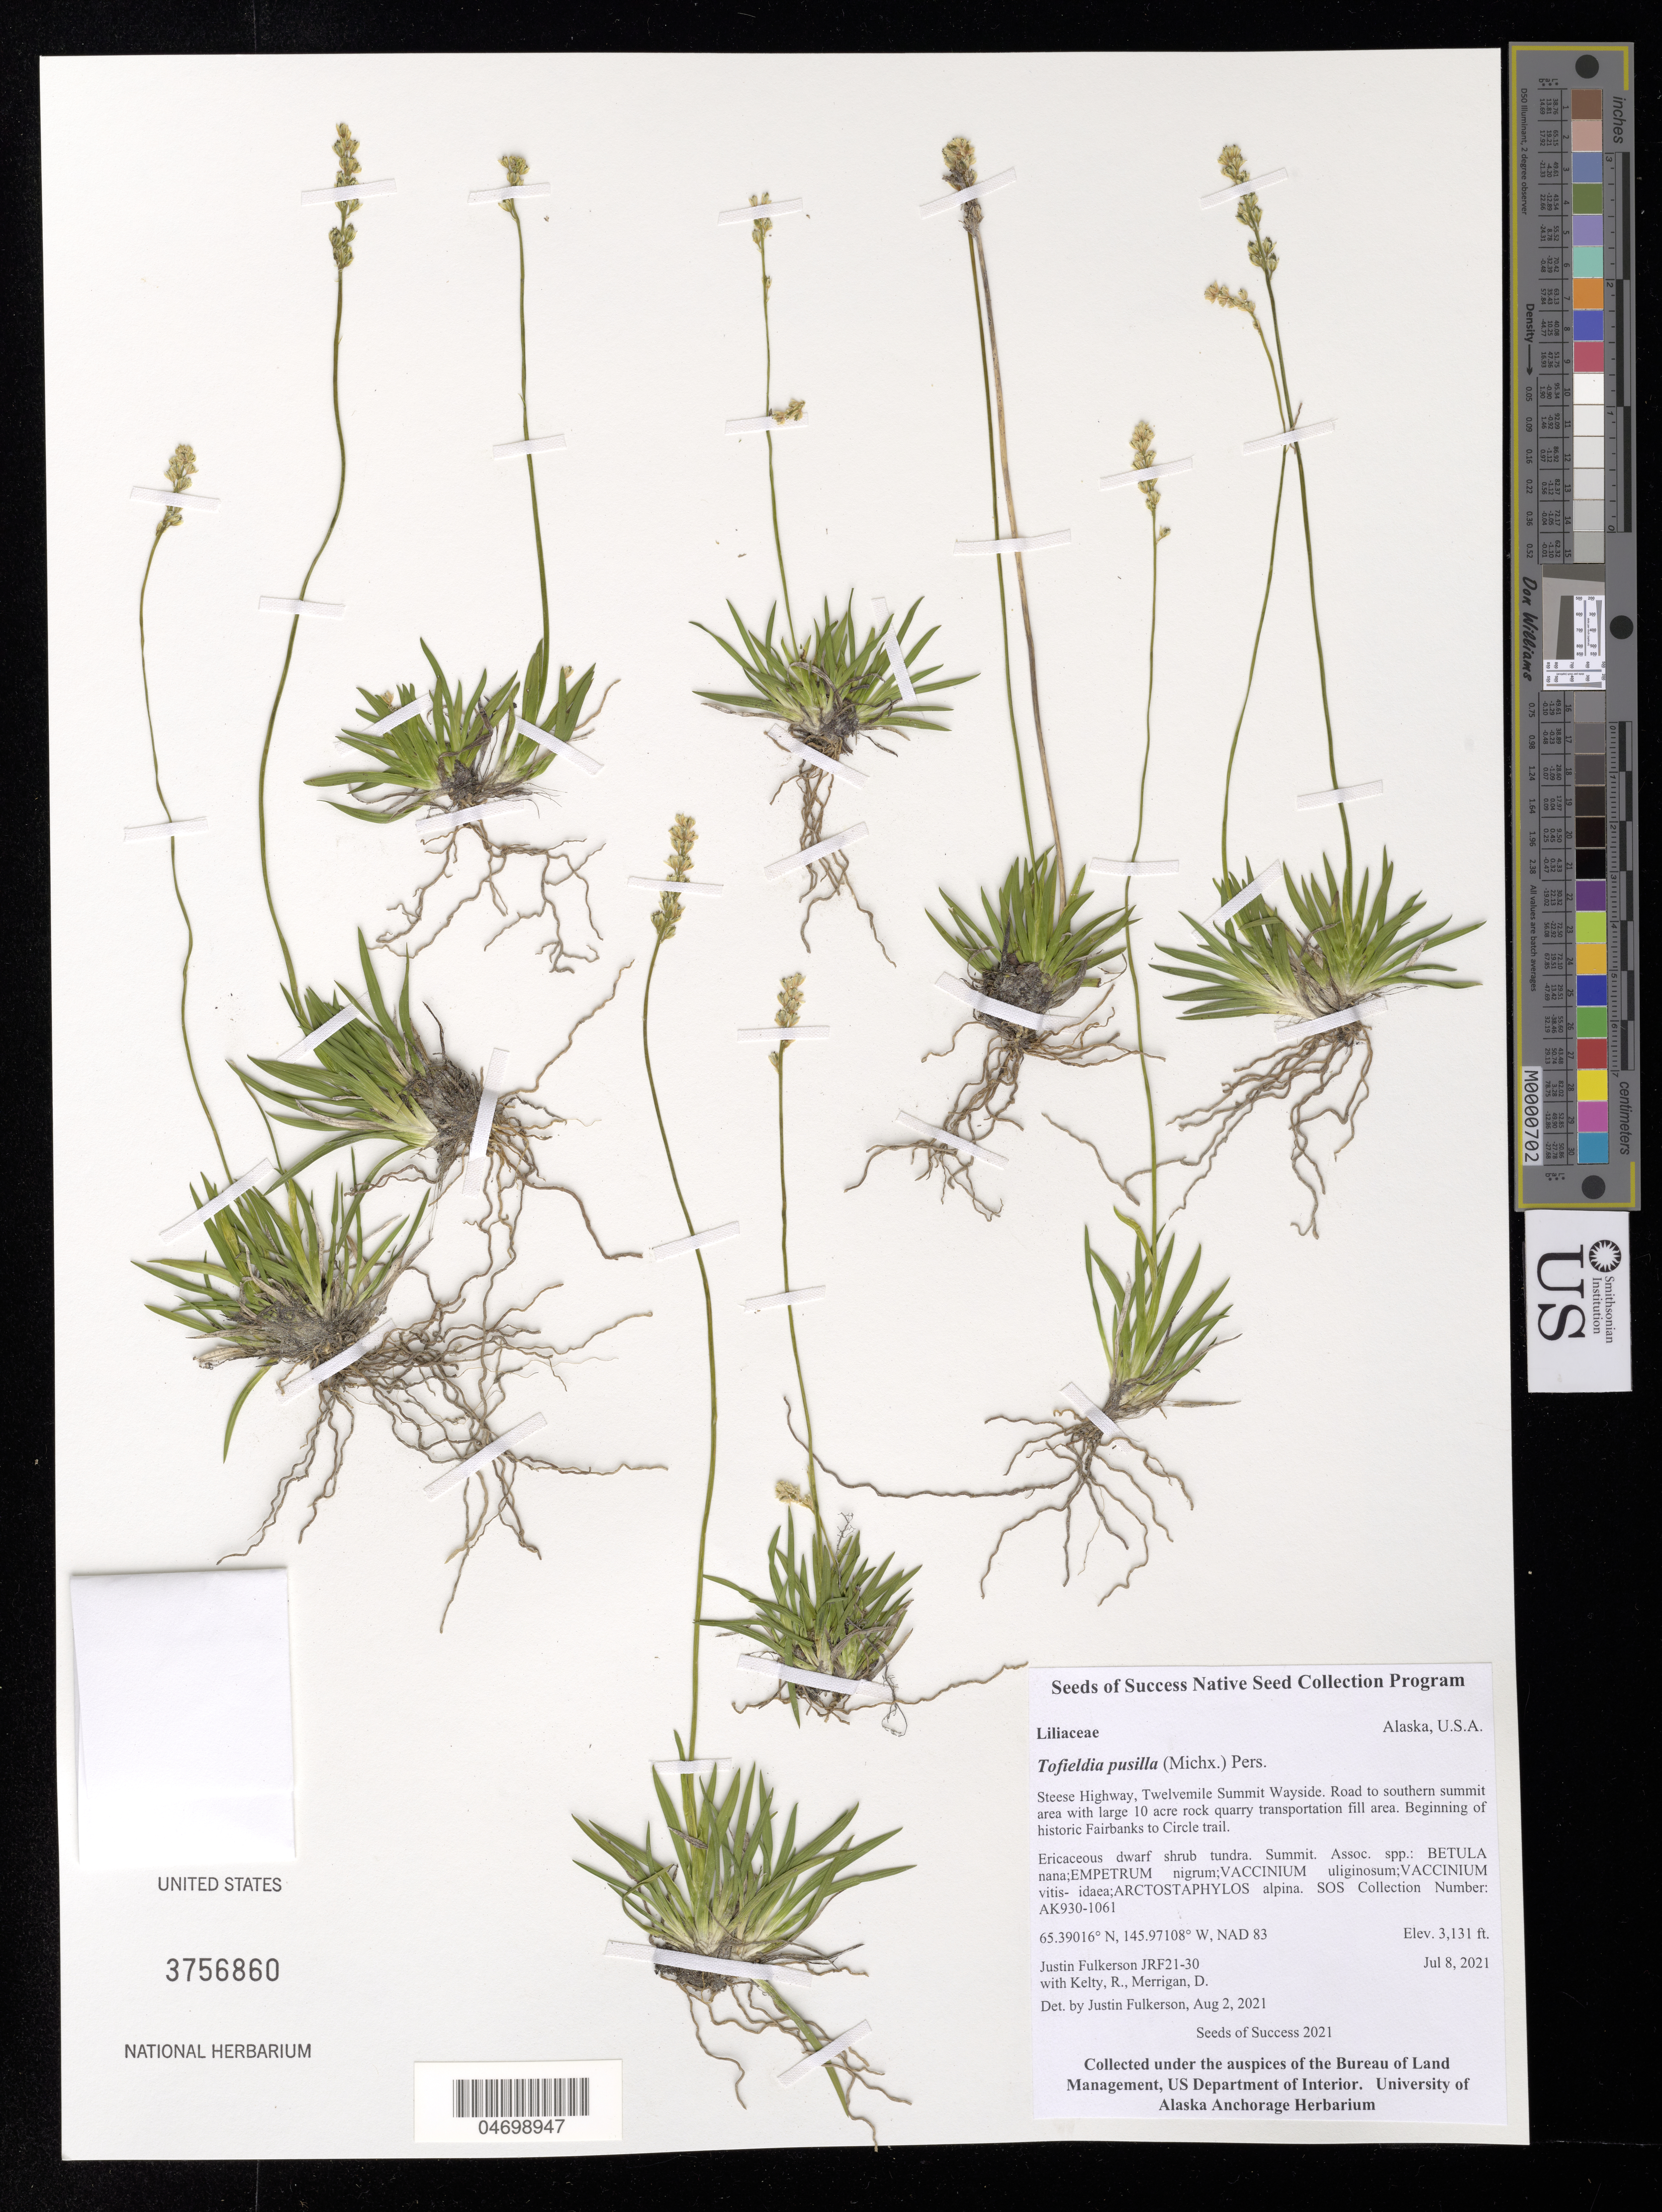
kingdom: Plantae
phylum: Tracheophyta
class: Liliopsida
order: Alismatales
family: Tofieldiaceae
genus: Tofieldia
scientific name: Tofieldia pusilla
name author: (Michx.) Pers.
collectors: J. Fulkerson, R. Kelty & D. Merrigan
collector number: AK930-1061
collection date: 2021-07-08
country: United States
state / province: Alaska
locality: Steese Hwy, 12 mile summit wayside. Beginning of historic Fairbanks to Circle trail.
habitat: Ericaceous dwarf shrub tundra. Summit. With Betula nana, Empetrum nigrum, Vaccinium vitis-idaea, etc.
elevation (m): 954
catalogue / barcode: US 3756860